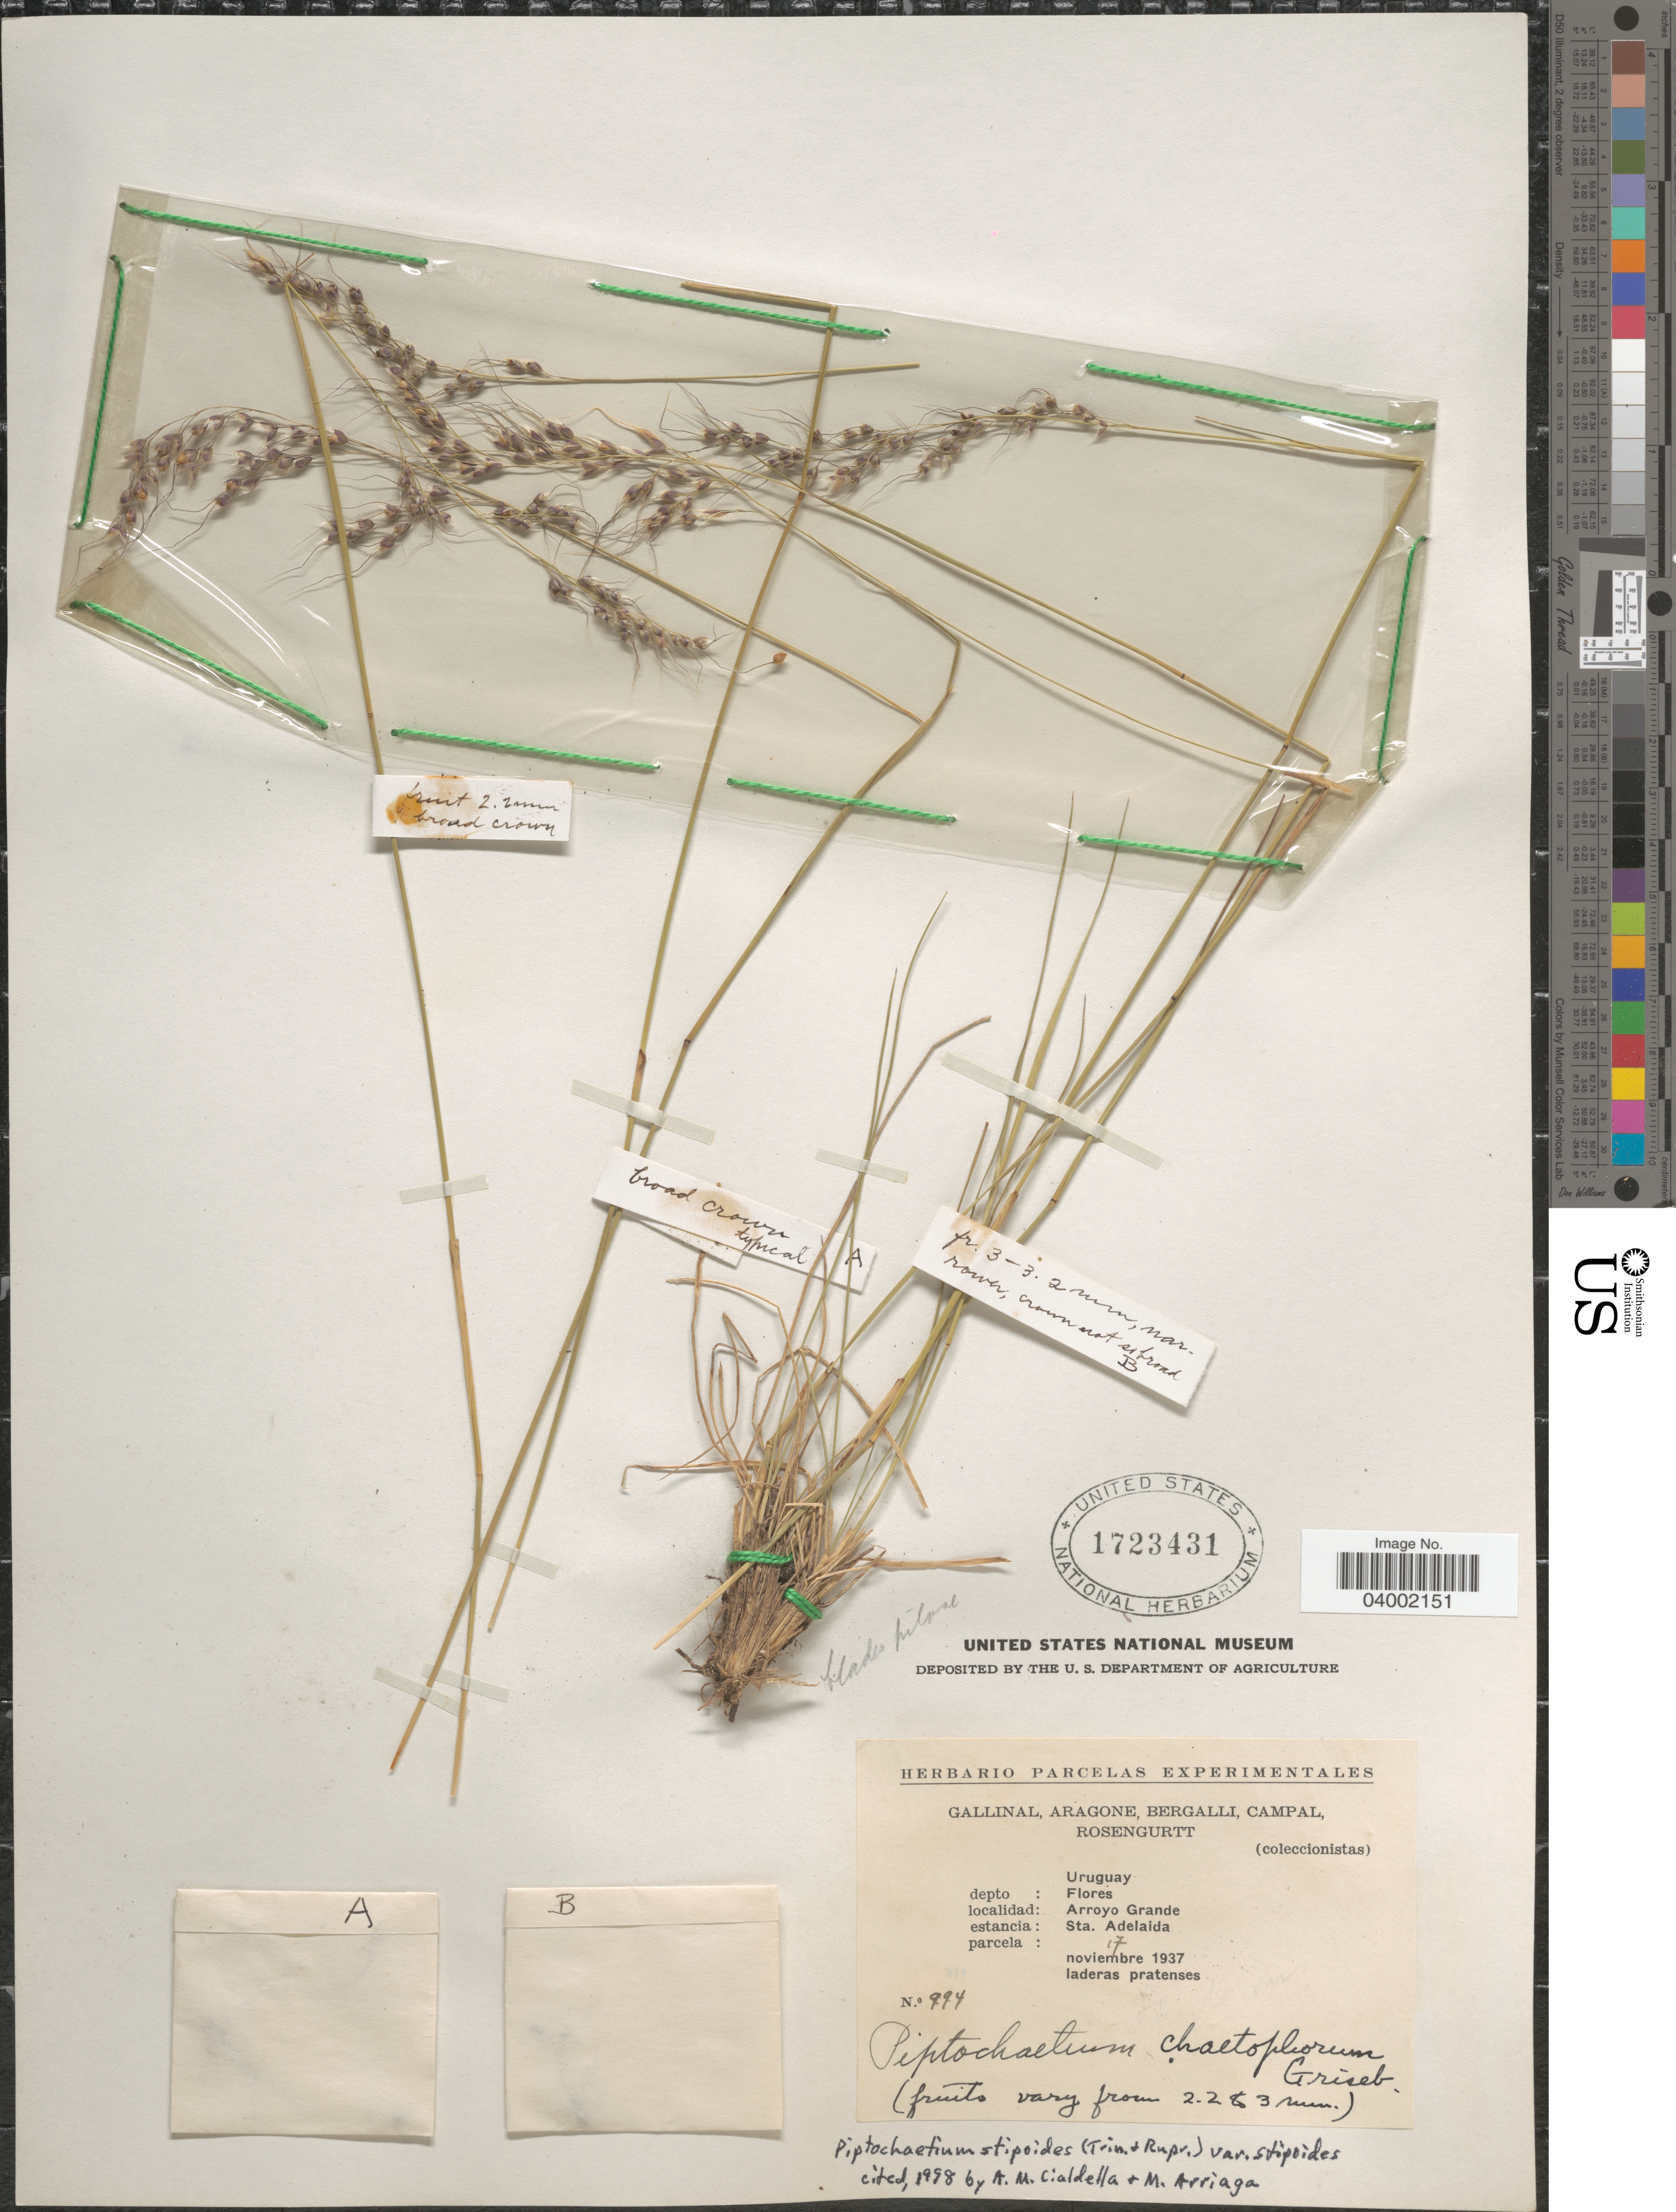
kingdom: Plantae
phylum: Tracheophyta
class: Liliopsida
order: Poales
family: Poaceae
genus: Piptochaetium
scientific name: Piptochaetium stipoides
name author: (Trin. & Rupr.) Hack. & Arechav.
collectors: -. Gallinal, -- Aragone, -- Bergalli, -- Campal & Rosengurtt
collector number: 994*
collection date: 1937-11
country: Uruguay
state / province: Flores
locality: Depto: Flores. Arroyo Grande. Estancia: Sta. Adelaida. Parcela: 17.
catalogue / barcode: US 1723431